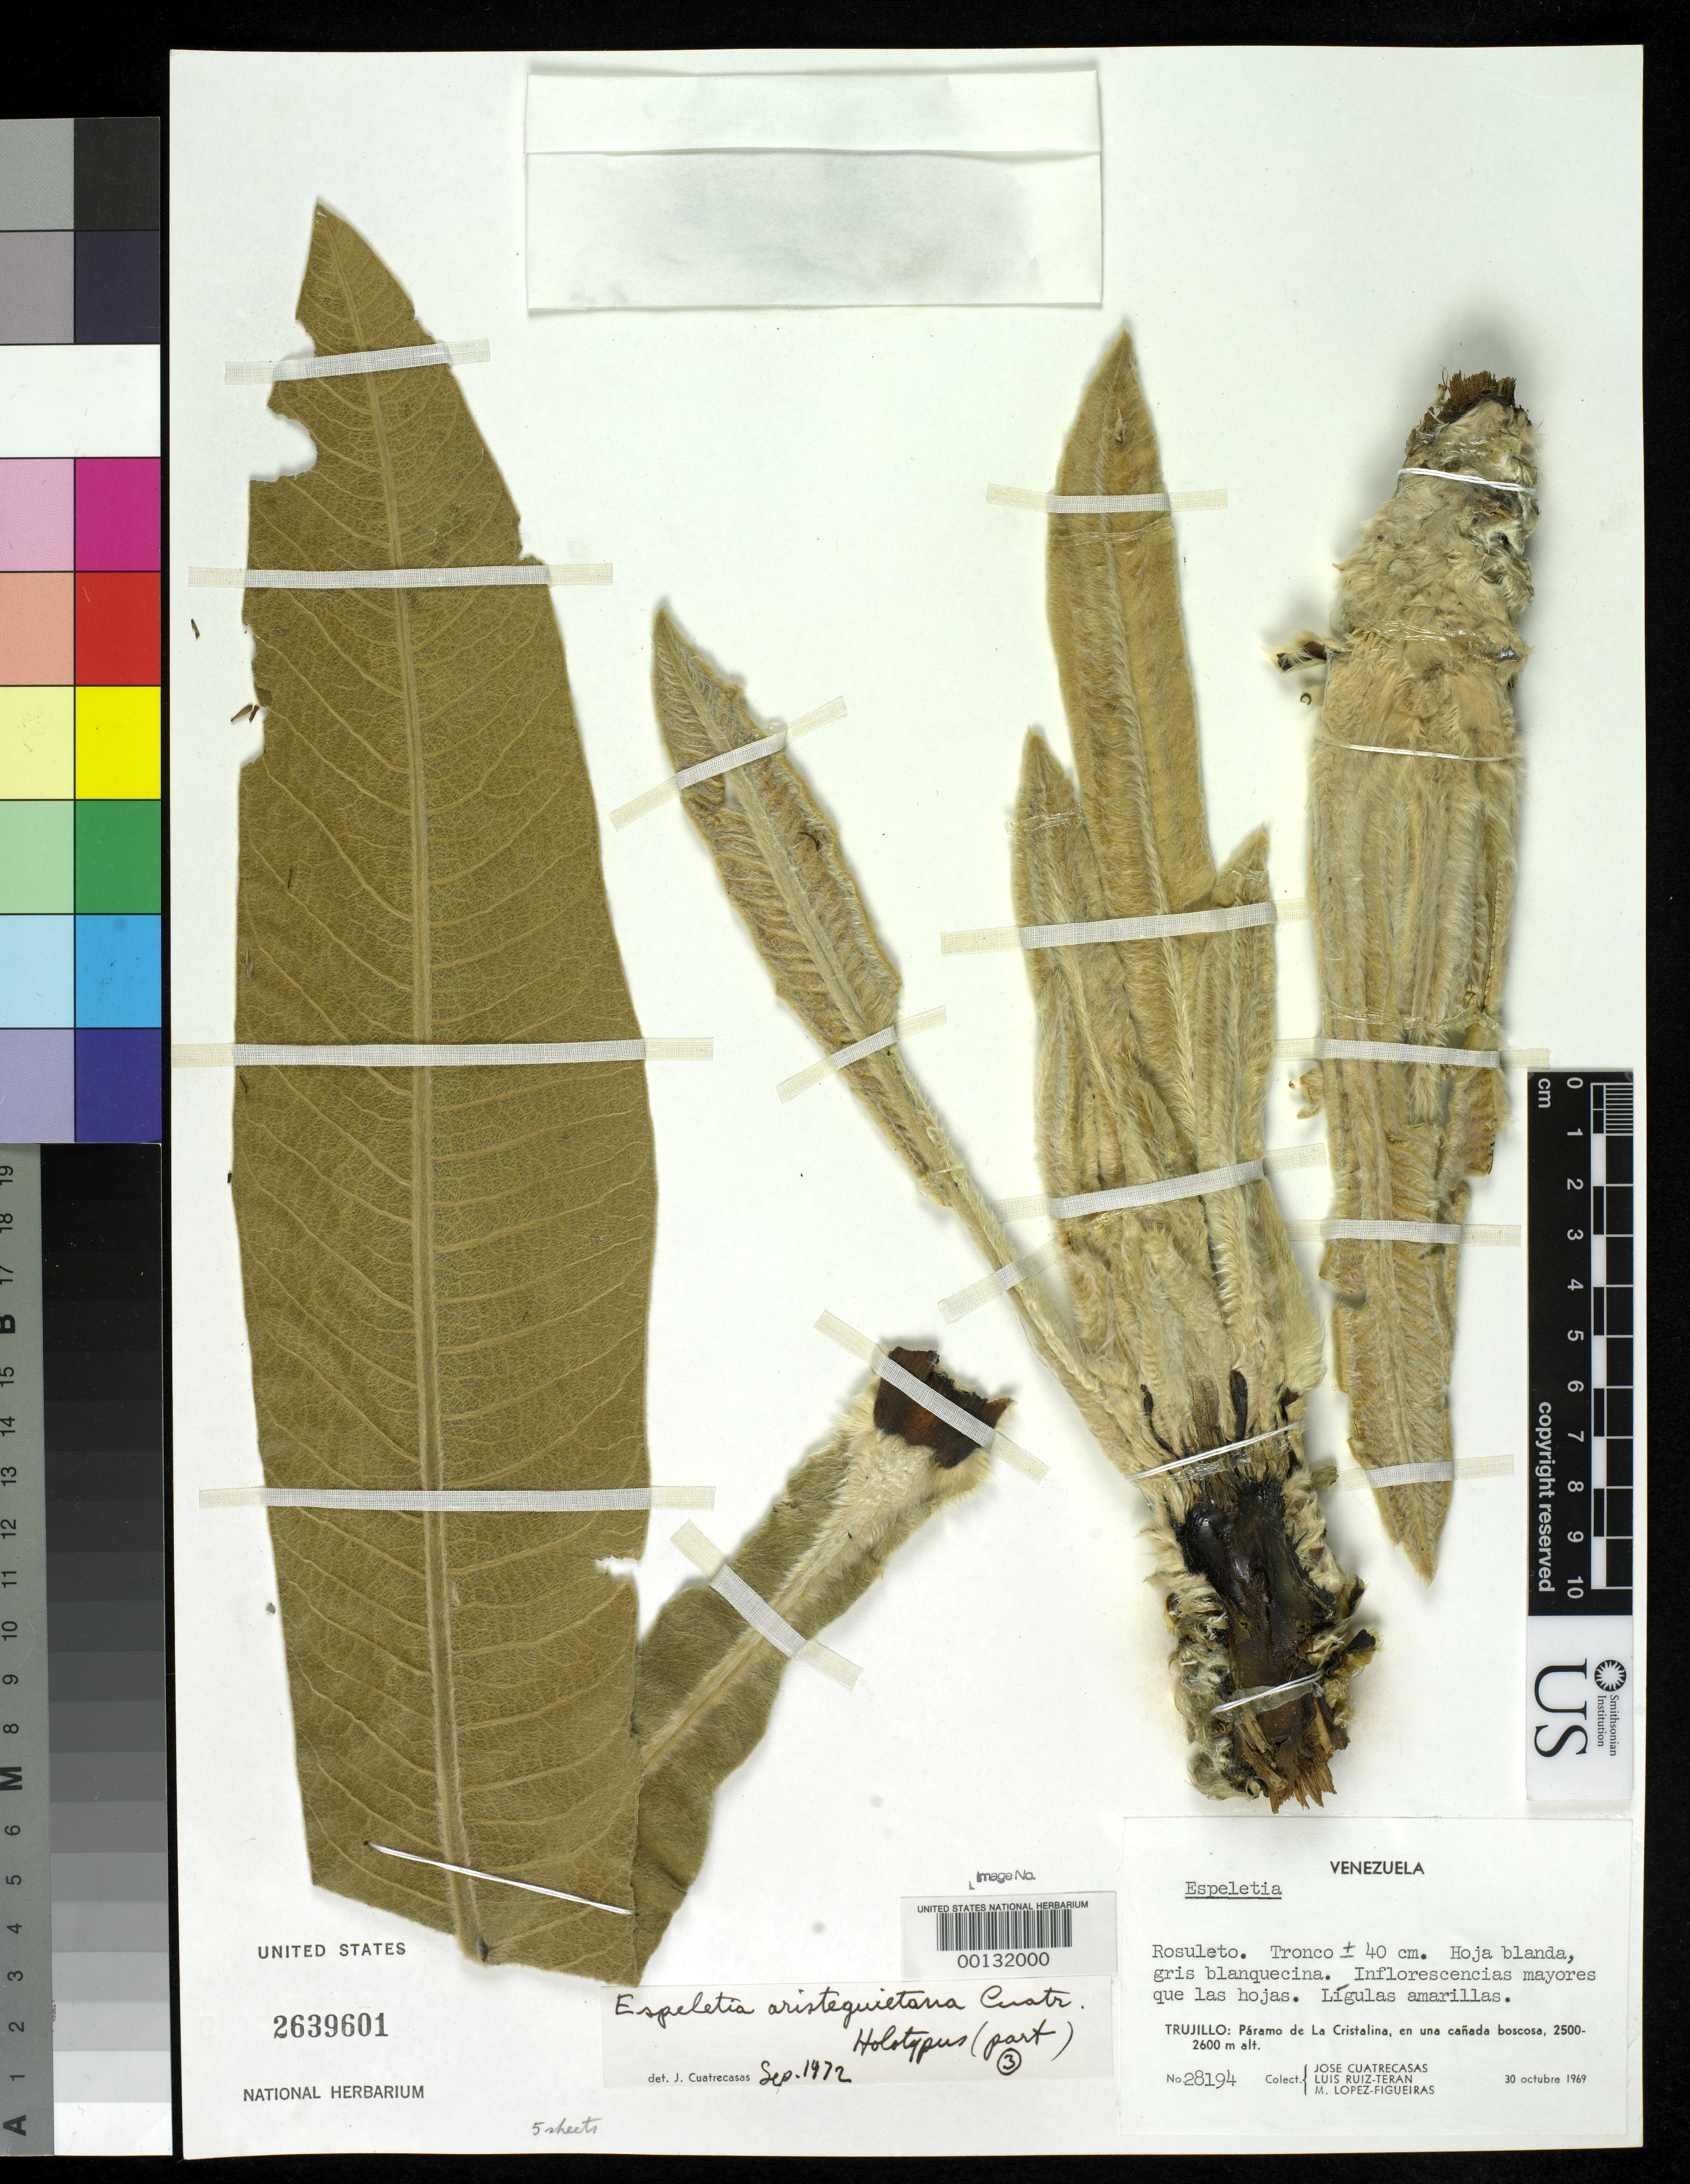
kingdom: Plantae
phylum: Tracheophyta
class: Magnoliopsida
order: Asterales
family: Asteraceae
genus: Espeletia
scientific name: Espeletia aristeguietana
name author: Cuatrec.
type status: Holotype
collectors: J. Cuatrecasas, L. E. Ruíz-Terán & M. López Figueiras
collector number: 28194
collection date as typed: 30 Oct 1969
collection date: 1969-10-30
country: Venezuela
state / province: Trujillo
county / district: Bocono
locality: Páramo de La Cristalina.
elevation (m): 2500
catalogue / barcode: US 2639601